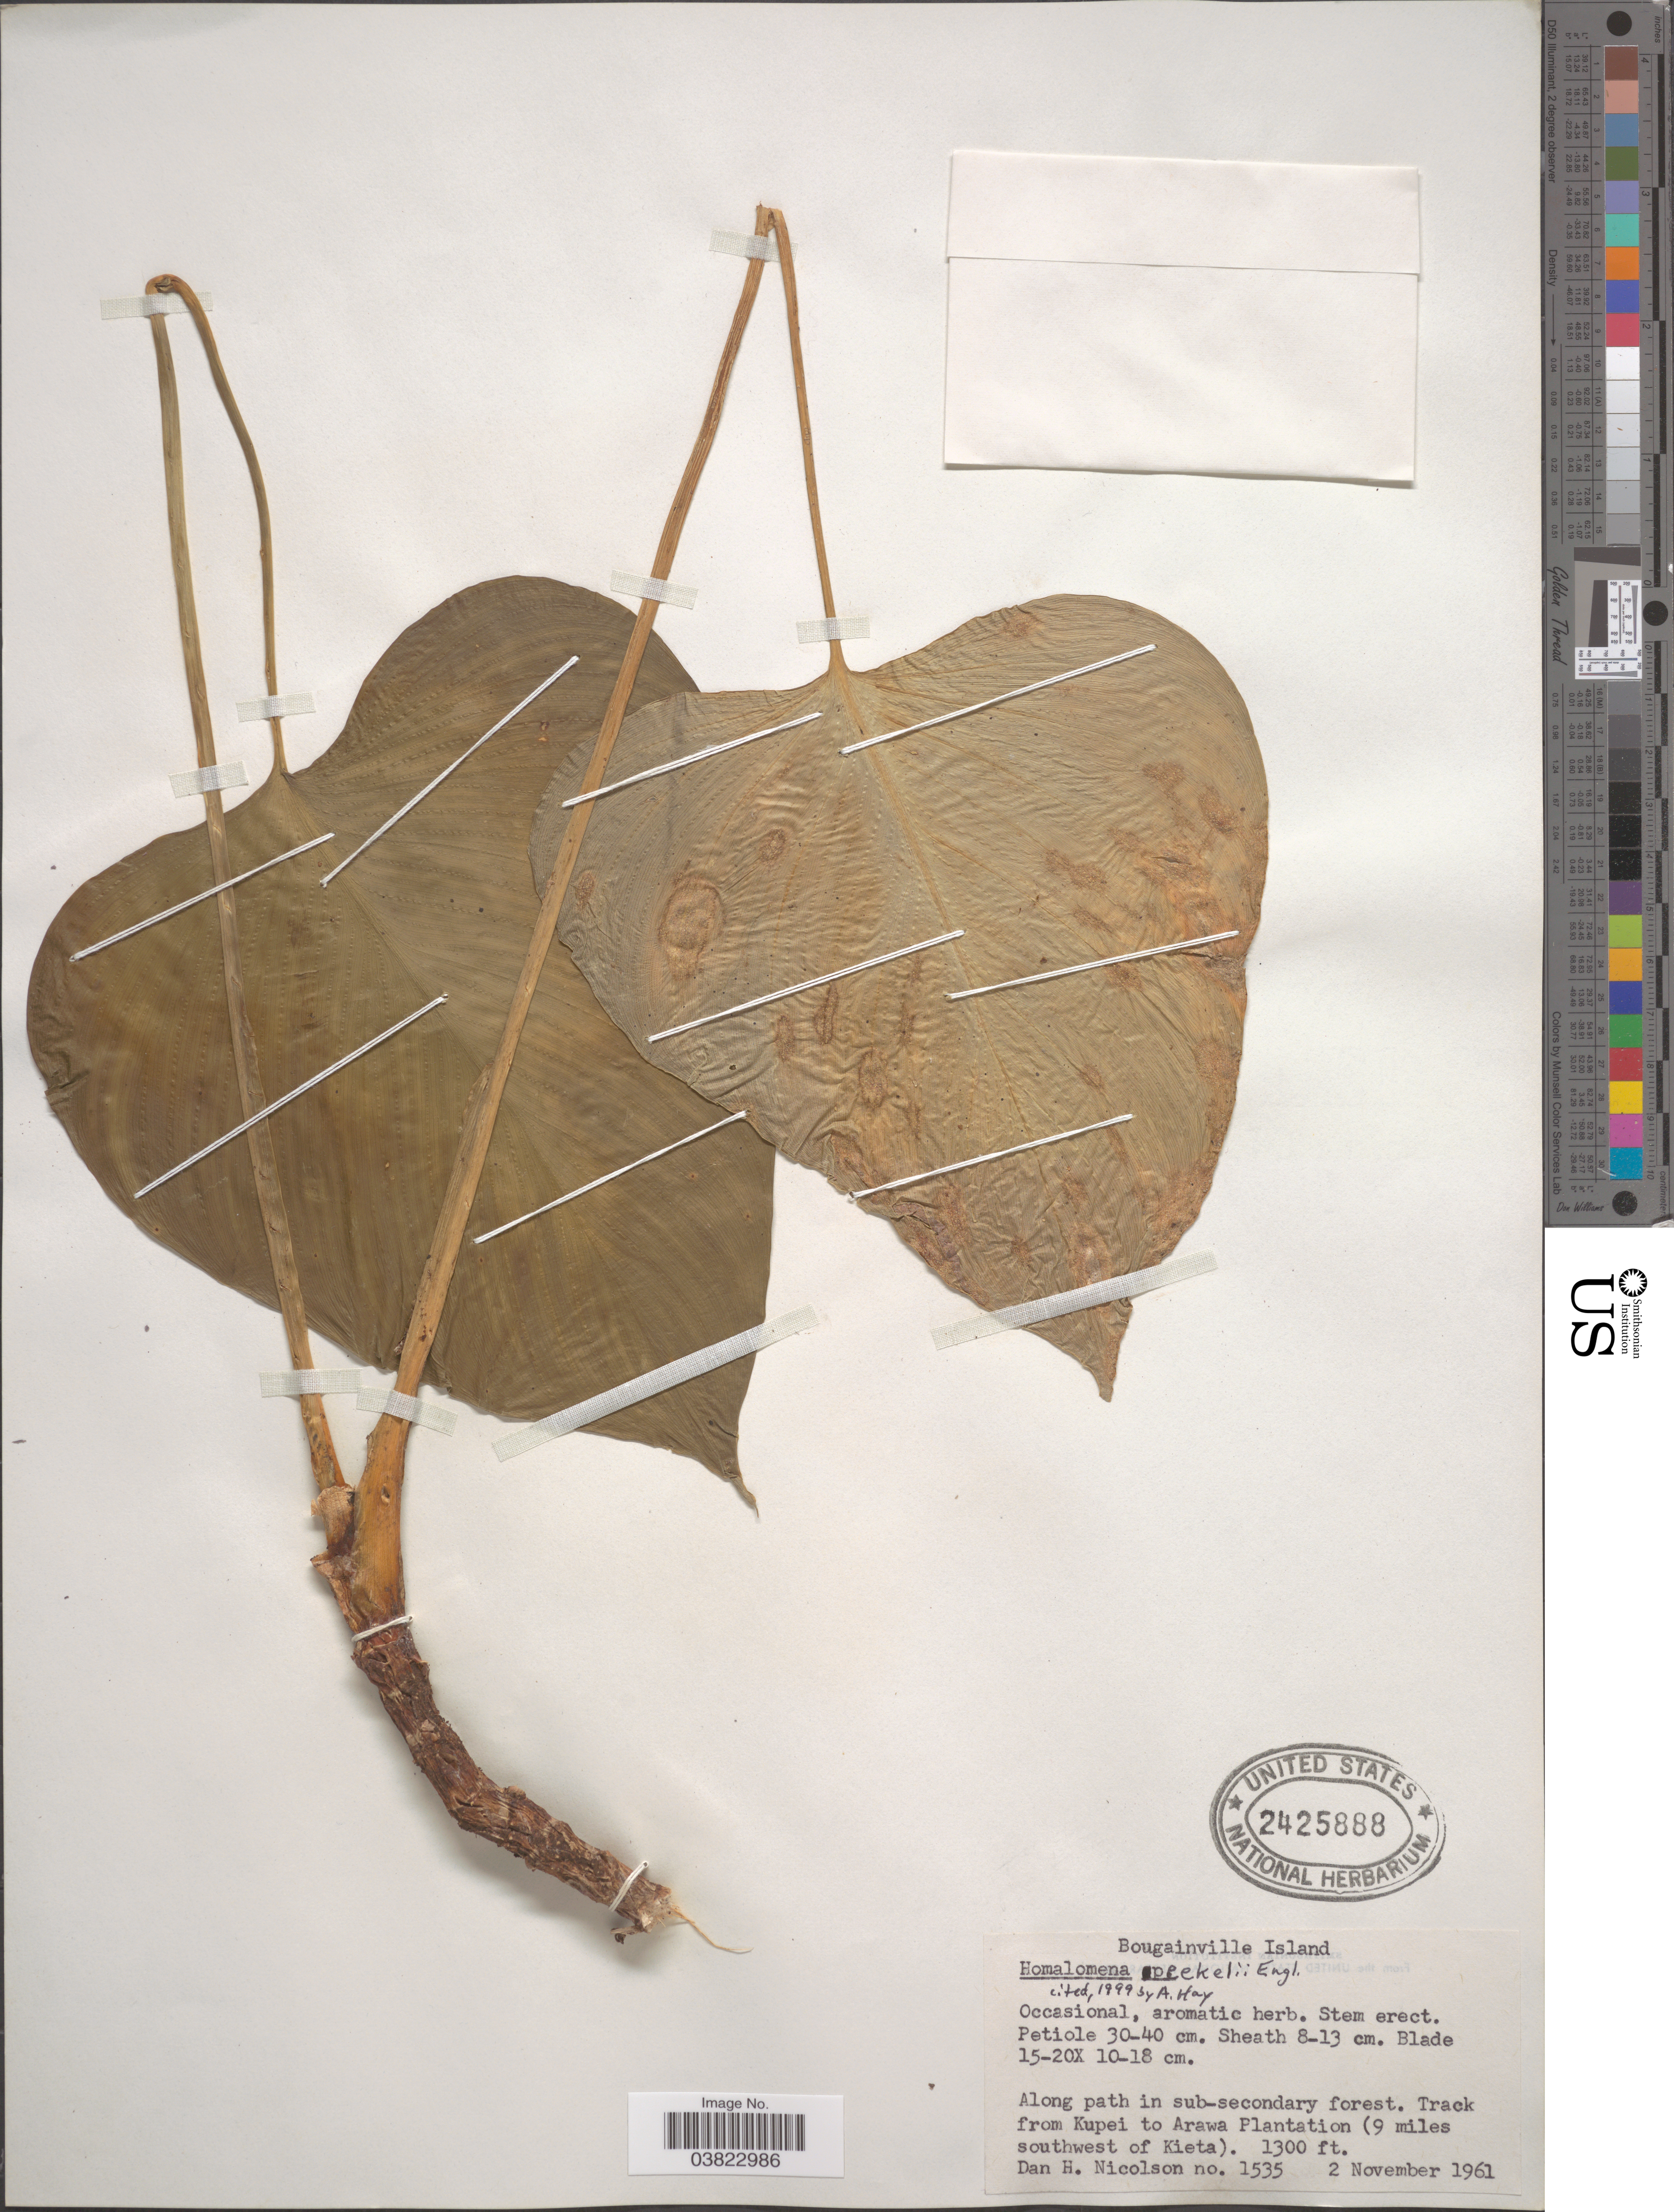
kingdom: Plantae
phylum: Tracheophyta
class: Liliopsida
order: Alismatales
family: Araceae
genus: Homalomena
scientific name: Homalomena peekelii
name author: Engl.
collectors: D. H. Nicolson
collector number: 1535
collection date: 1961-11-02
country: Papua New Guinea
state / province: Bougainville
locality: Bougainville Island. Track from Kupei to Arawa Plantation (9 miles southwest of Kieta).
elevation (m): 396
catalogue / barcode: US 2425888